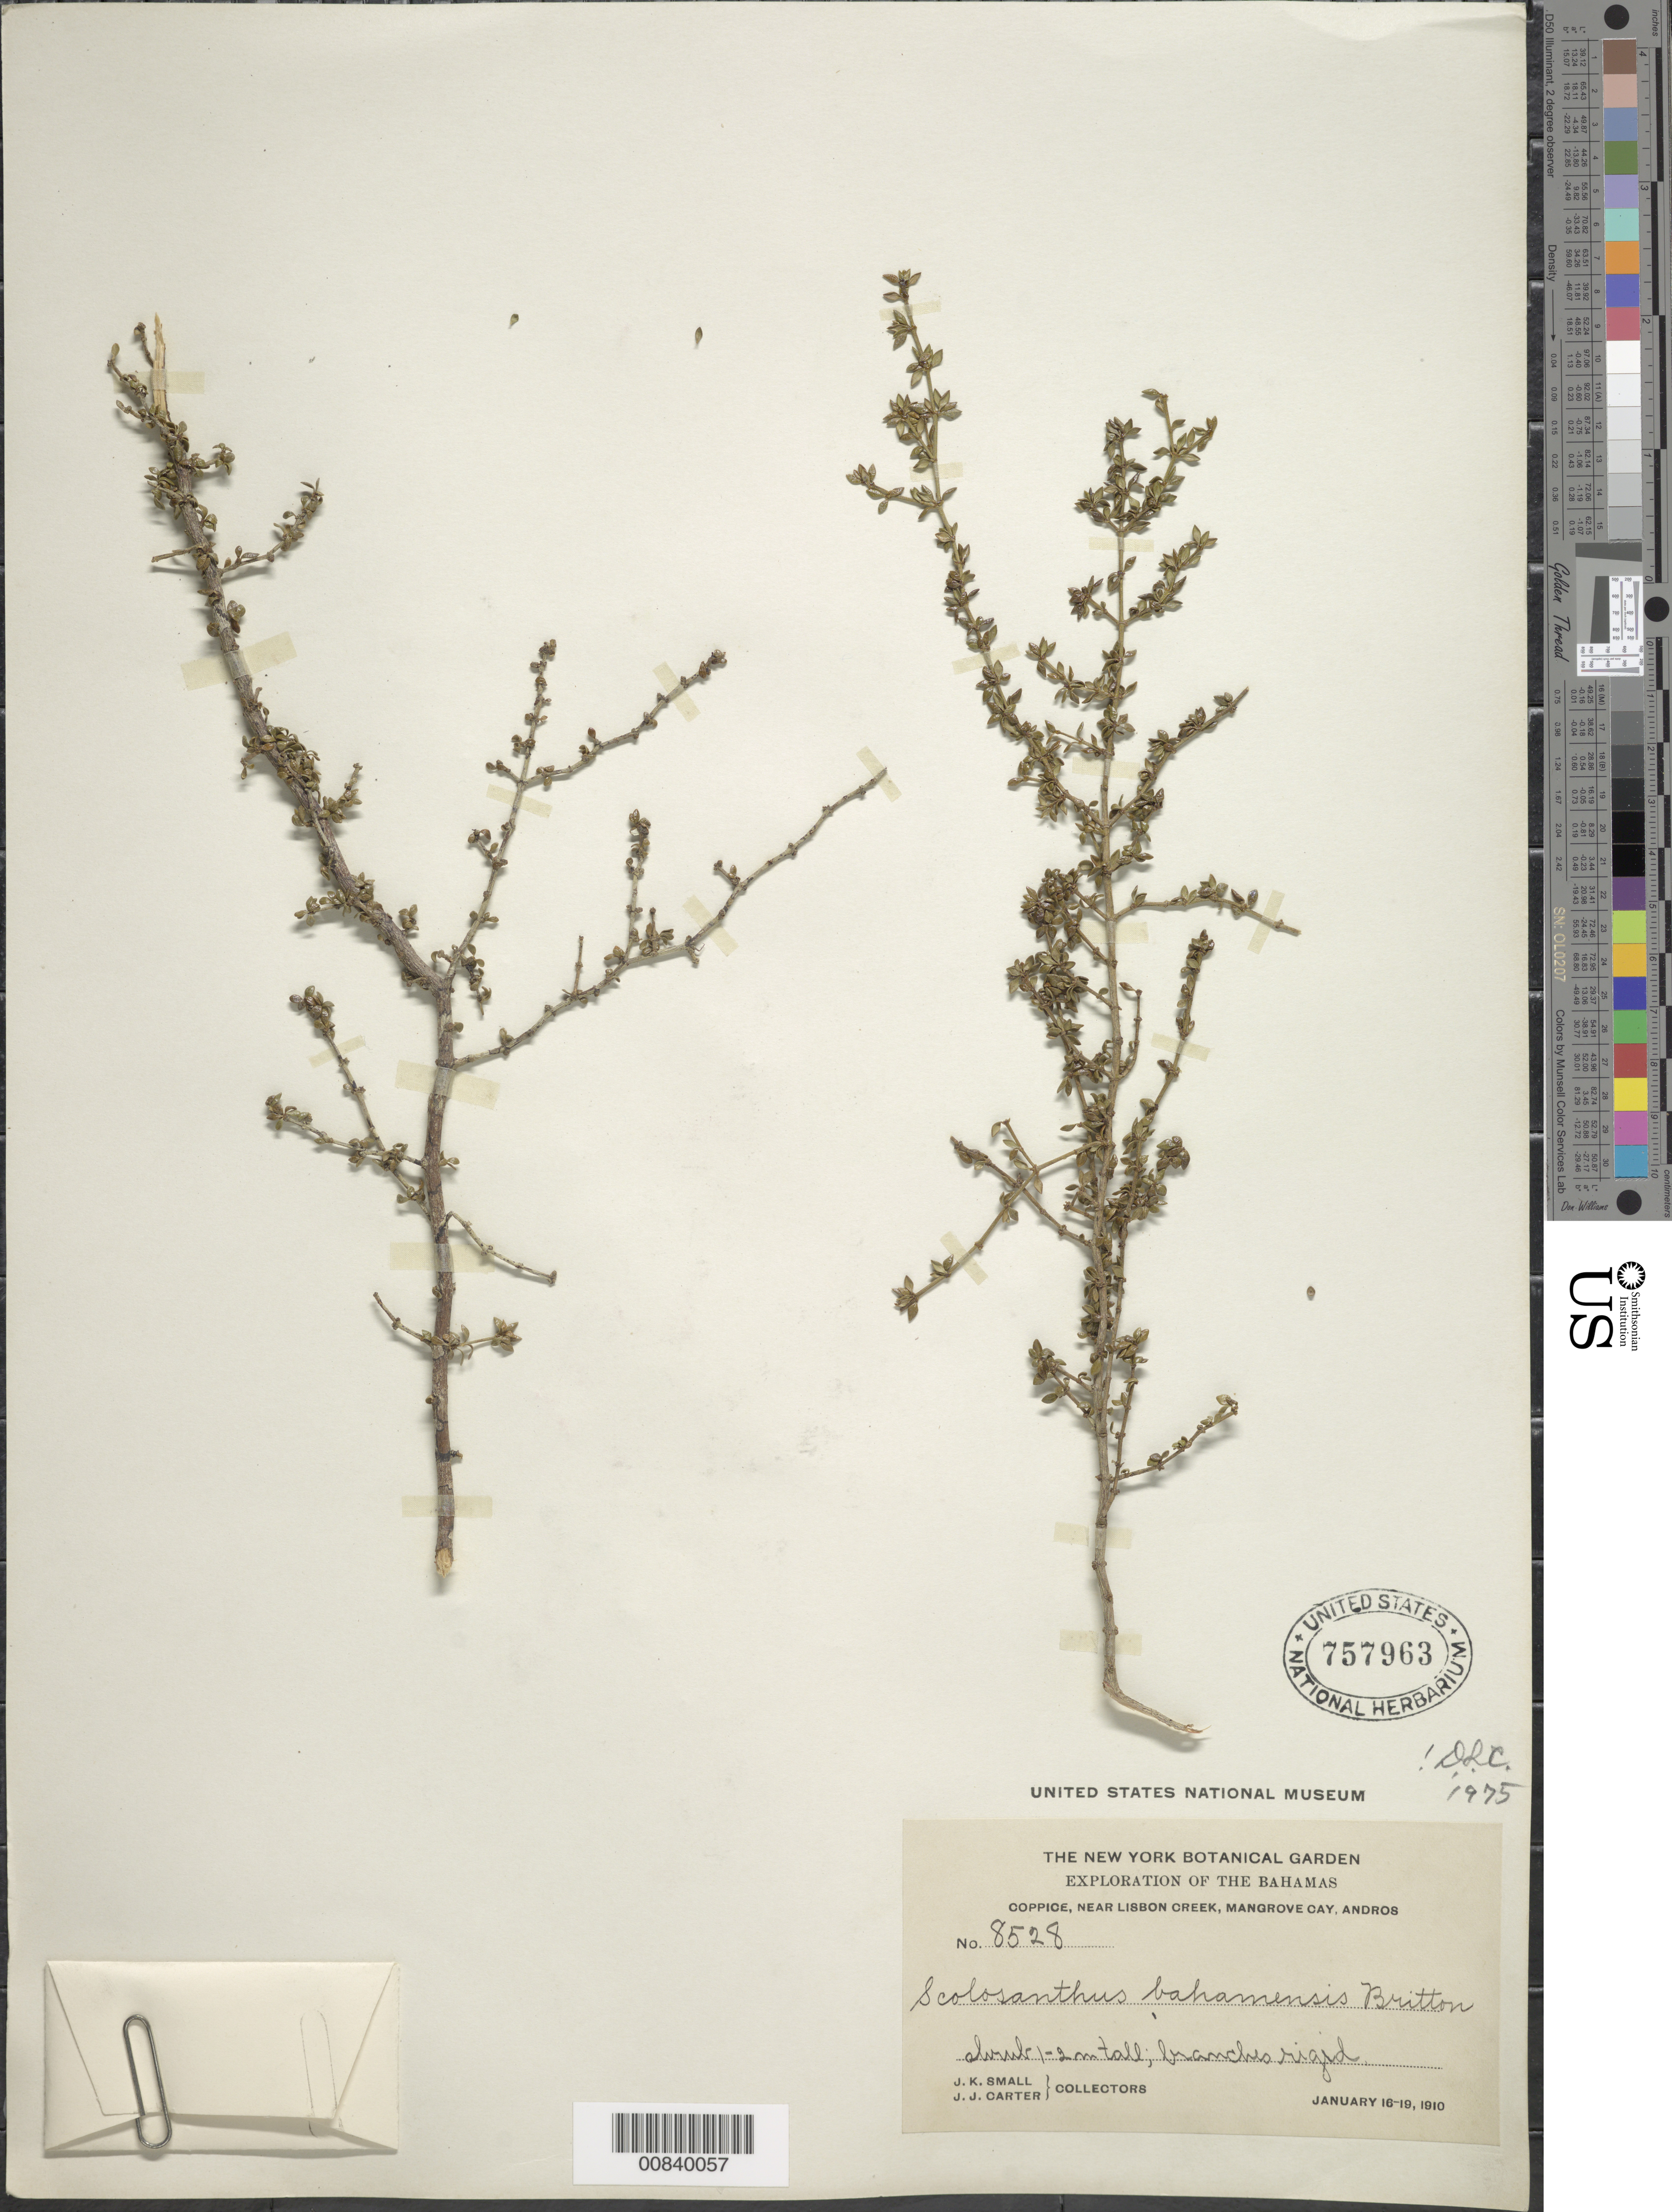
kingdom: Plantae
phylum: Tracheophyta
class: Magnoliopsida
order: Gentianales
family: Rubiaceae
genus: Scolosanthus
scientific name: Scolosanthus bahamensis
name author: Britton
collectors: J. K. Small & J. J. Carter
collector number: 8528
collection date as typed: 16 Jan 1910 to 19 Jan 1910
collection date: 1910-01-16/1910-01-19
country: Bahamas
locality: Near Lisbon Creek, Mangrove Cay. Andros Is.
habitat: Copice near creek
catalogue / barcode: US 757963